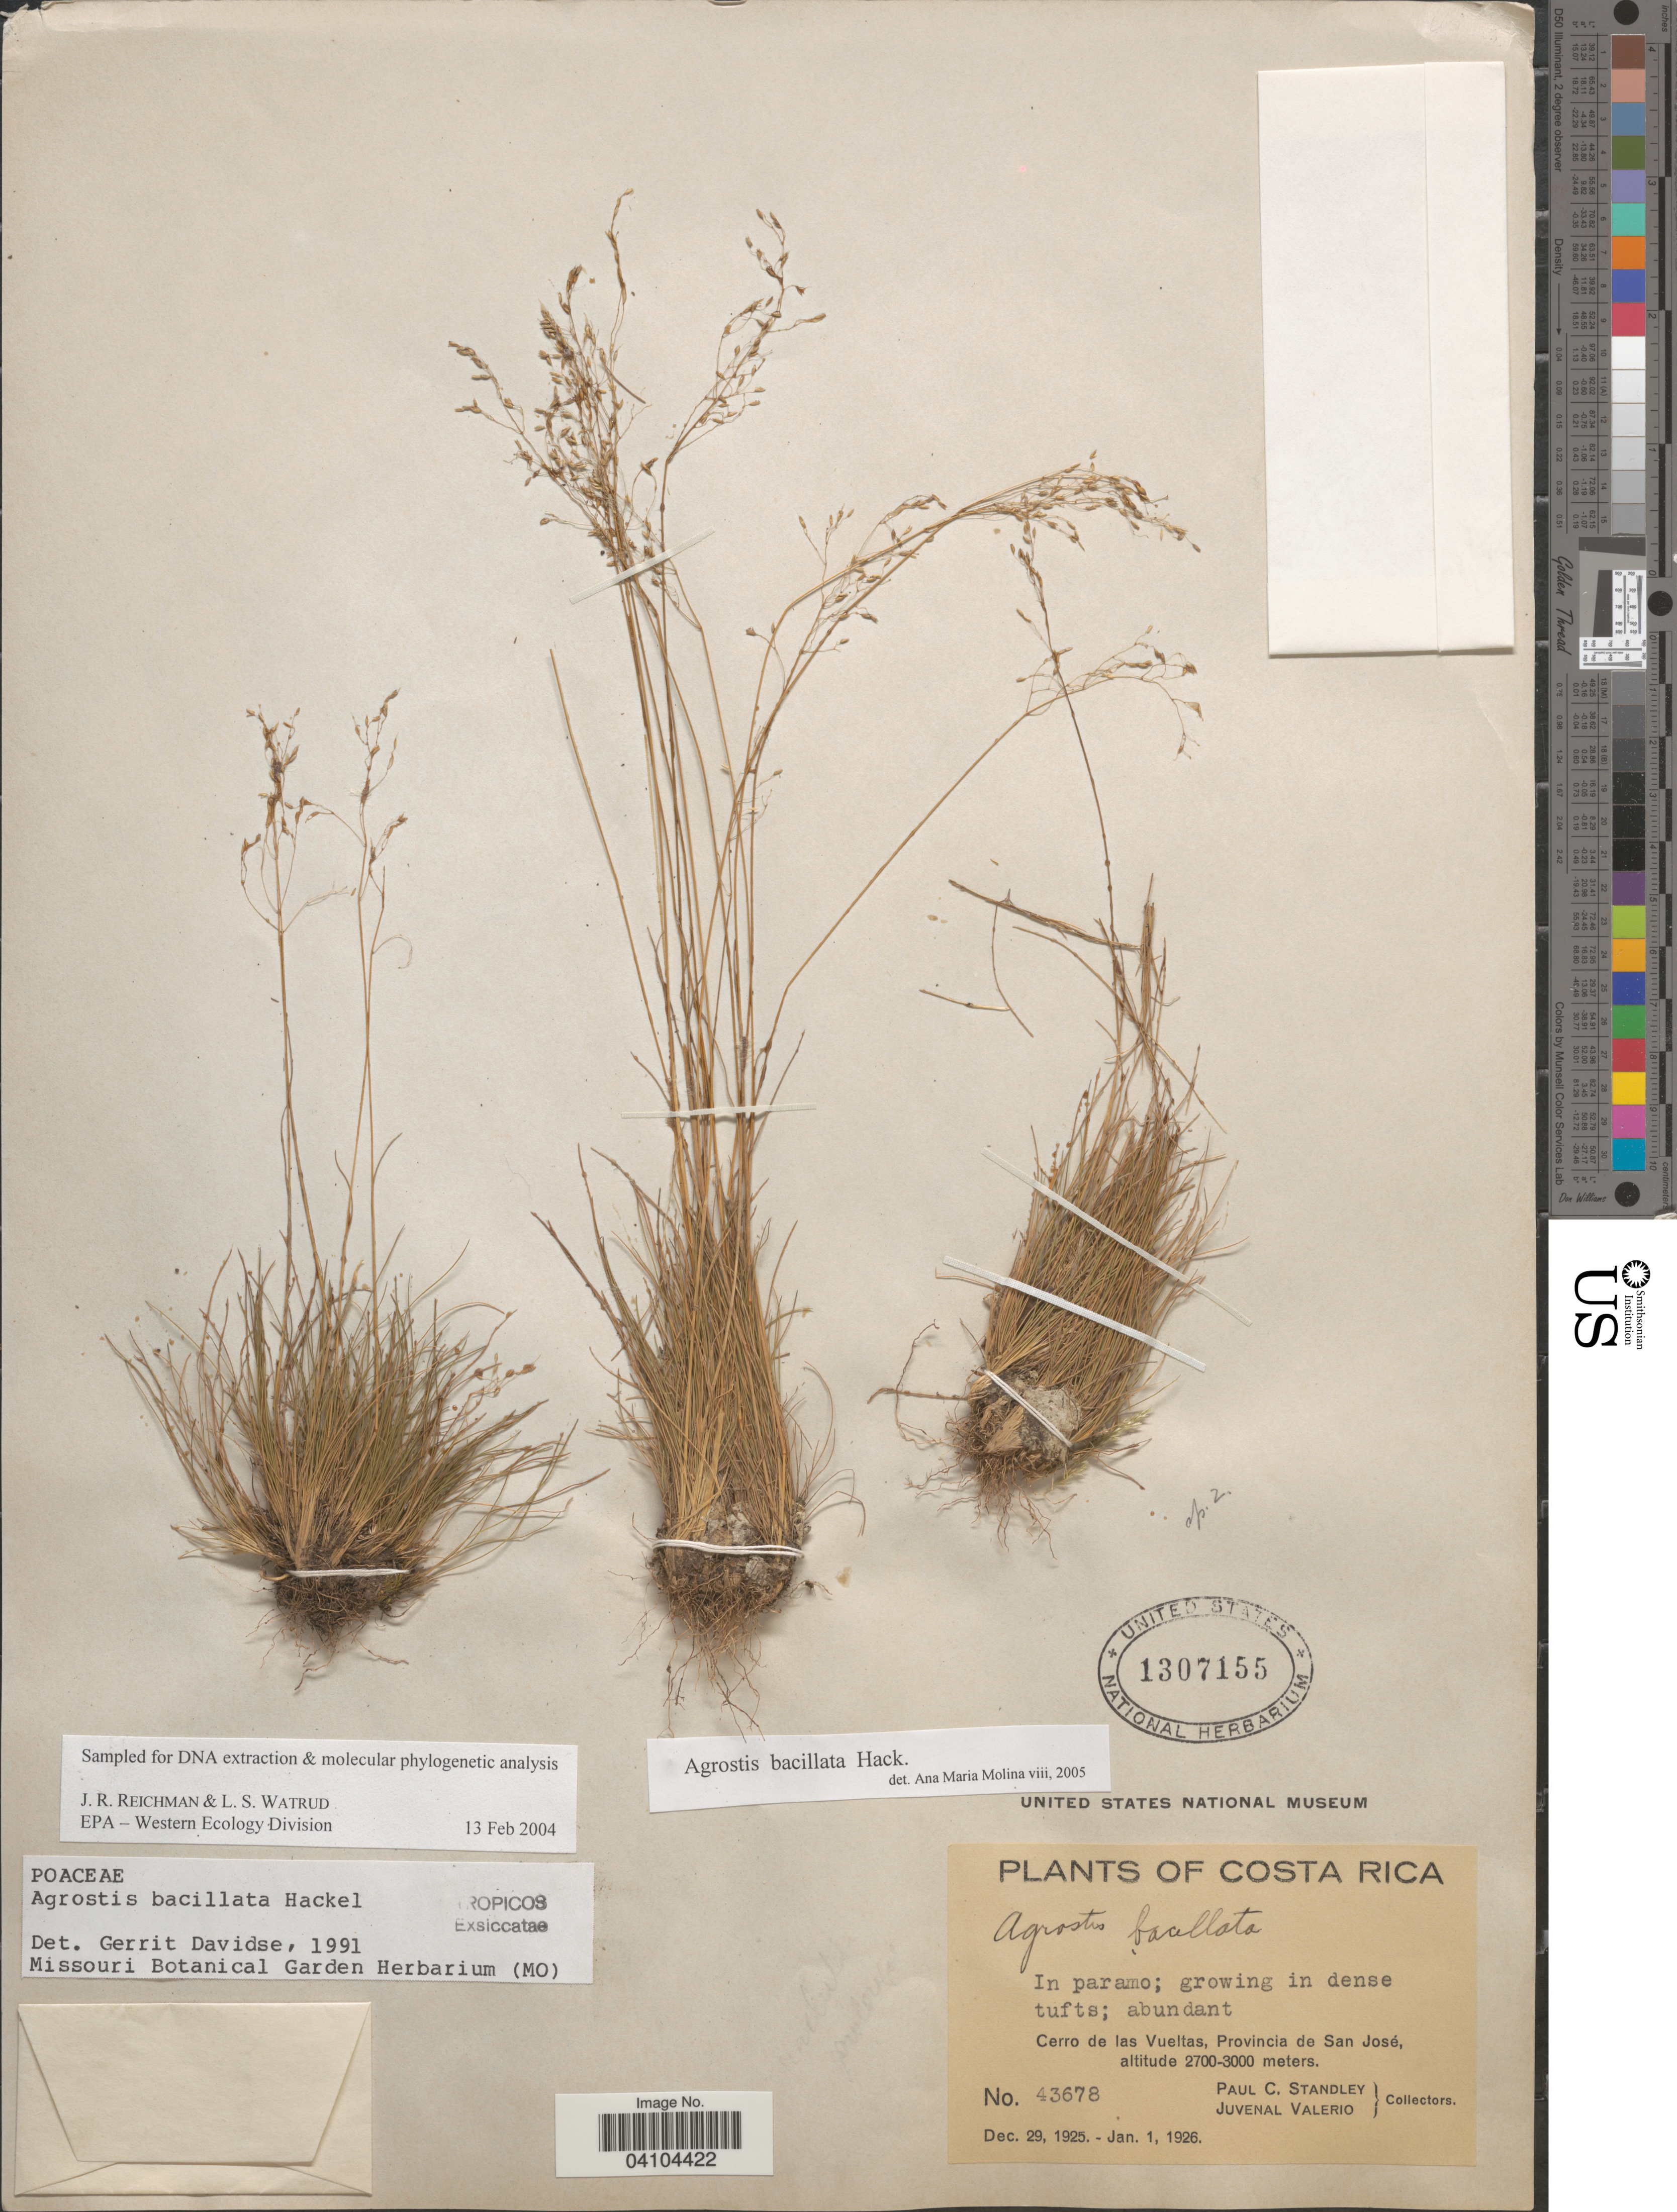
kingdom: Plantae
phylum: Tracheophyta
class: Liliopsida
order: Poales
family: Poaceae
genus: Agrostis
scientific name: Agrostis bacillata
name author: Hack.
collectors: P. C. Standley & J. Valerio R.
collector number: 43678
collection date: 1925-12-29/1926-01-01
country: Costa Rica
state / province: San José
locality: Cerro de las Vueltas.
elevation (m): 2700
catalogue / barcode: US 1307155